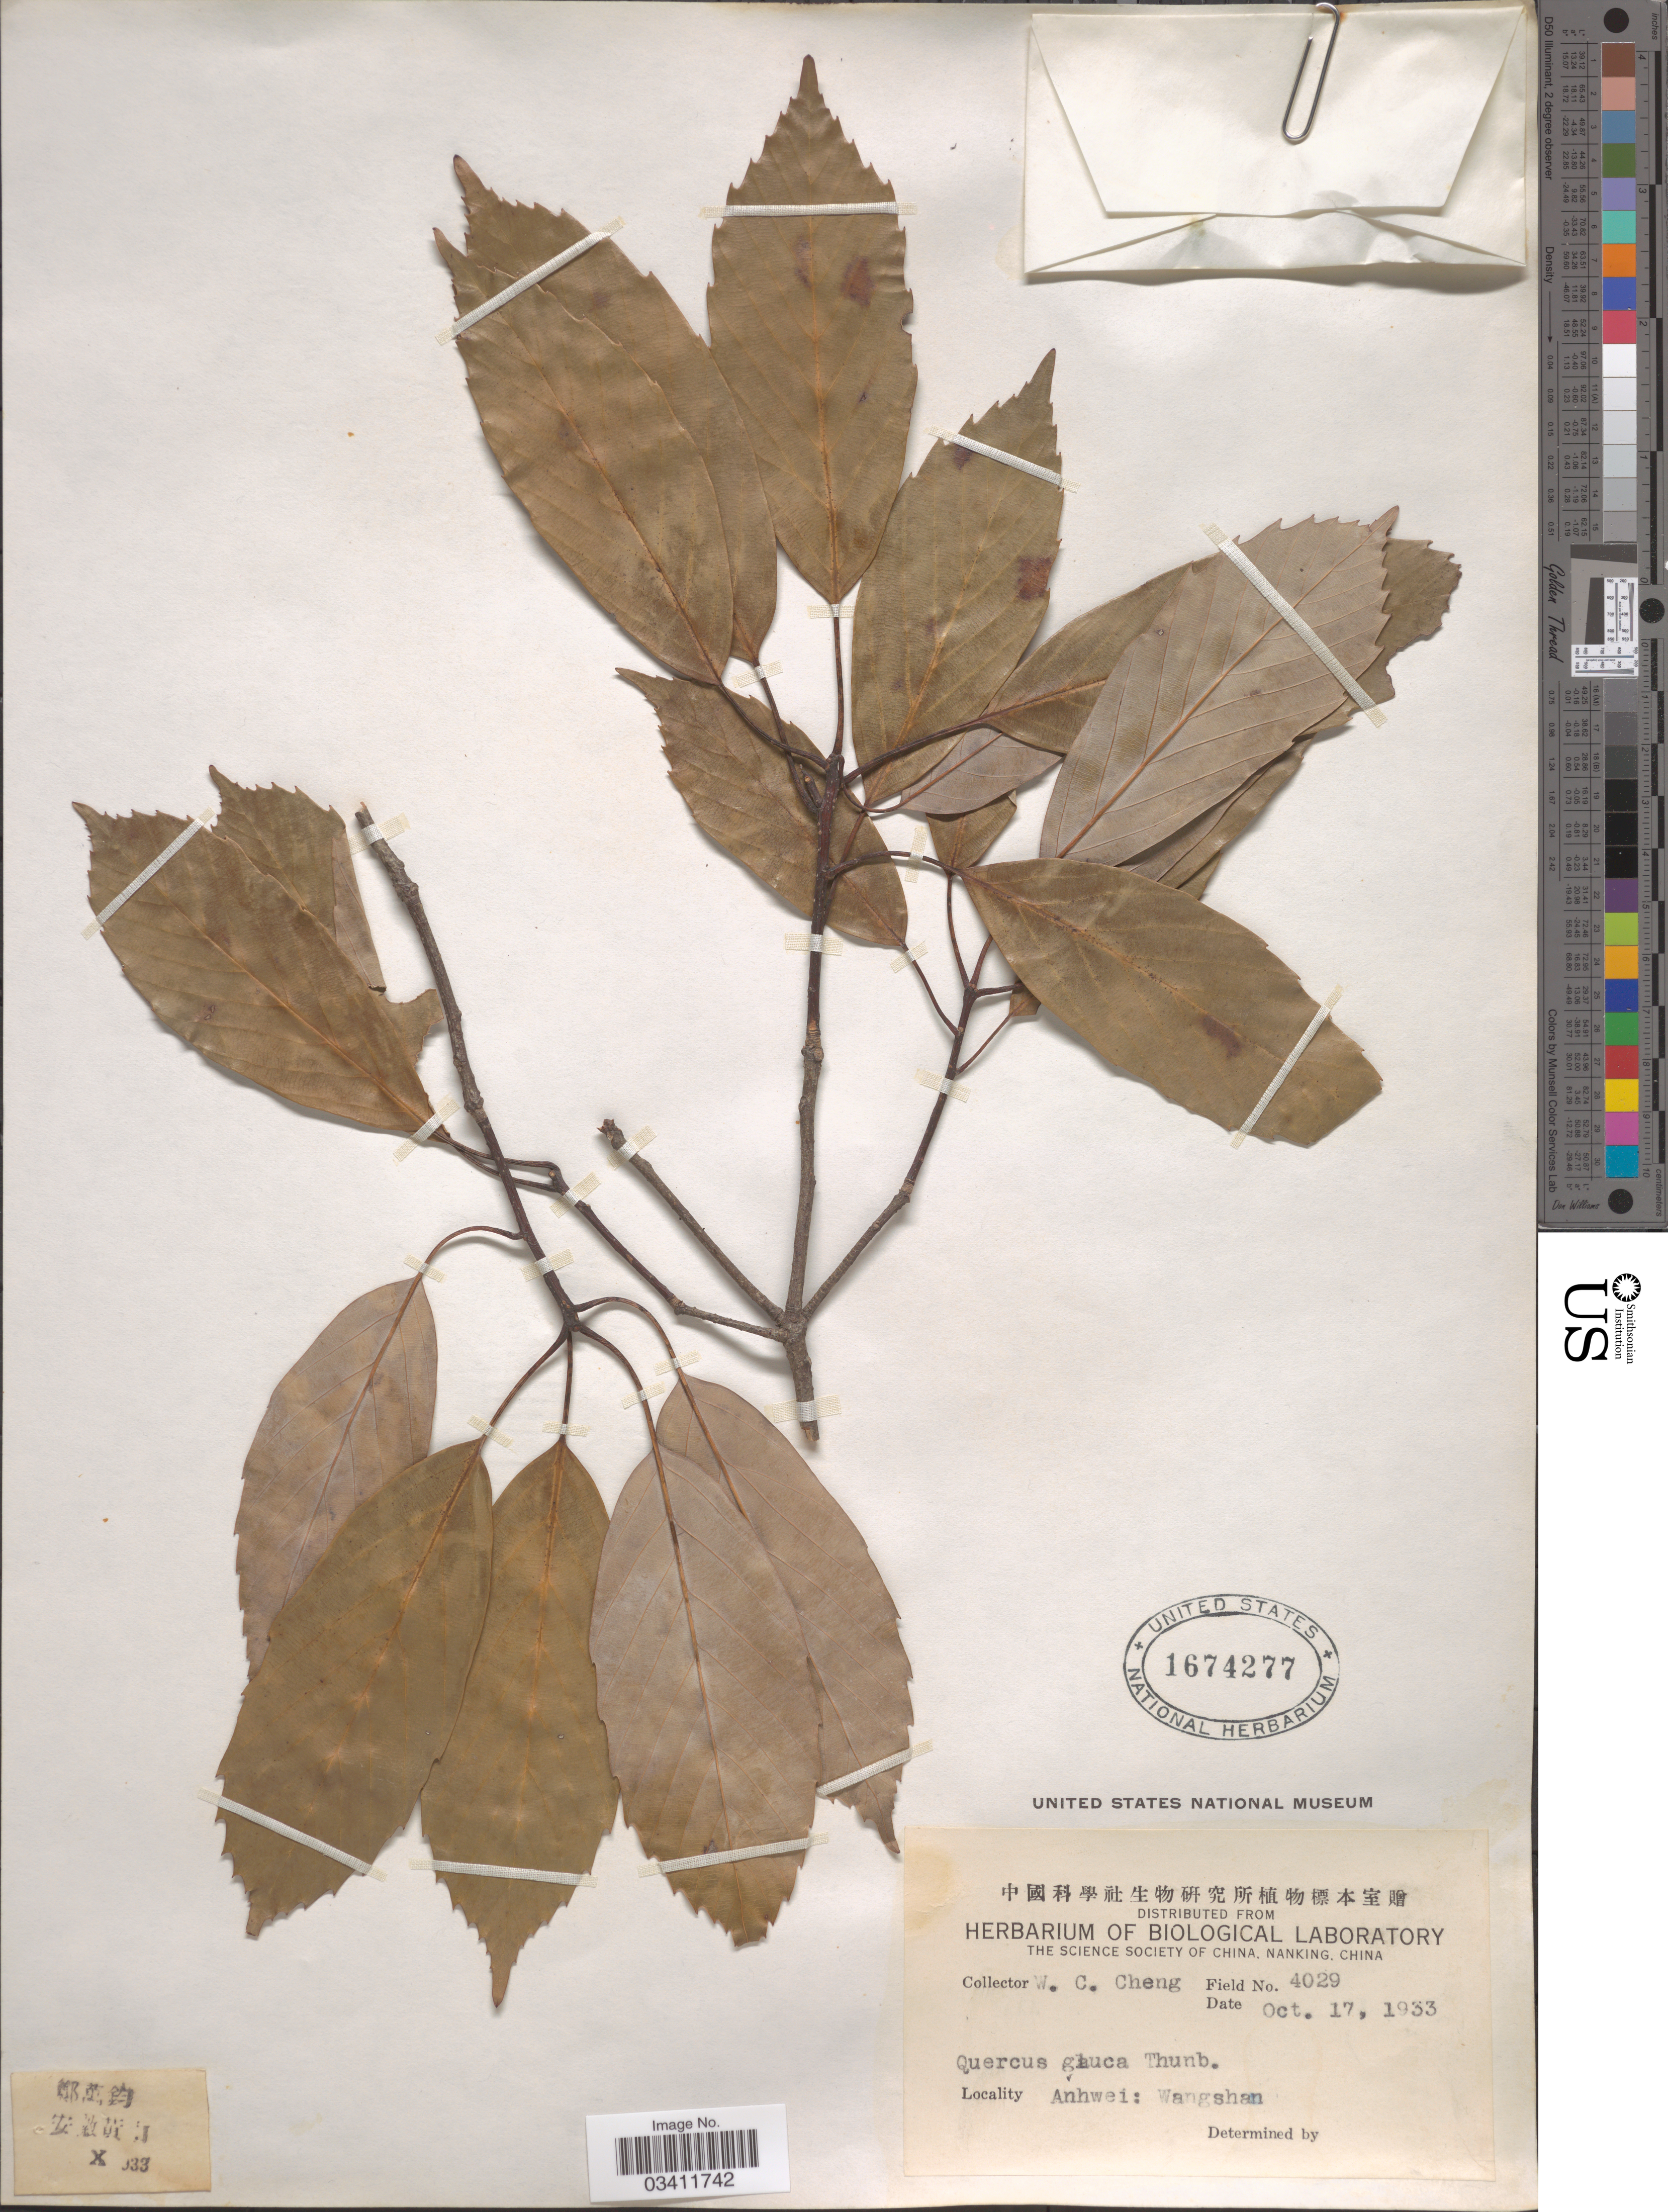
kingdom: Plantae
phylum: Tracheophyta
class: Magnoliopsida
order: Fagales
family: Fagaceae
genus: Quercus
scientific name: Quercus glauca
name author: Thunb.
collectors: W. C. Cheng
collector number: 4029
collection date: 1933-10-17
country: China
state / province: Anhui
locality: Anhwei: Wangshan.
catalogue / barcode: US 1674277